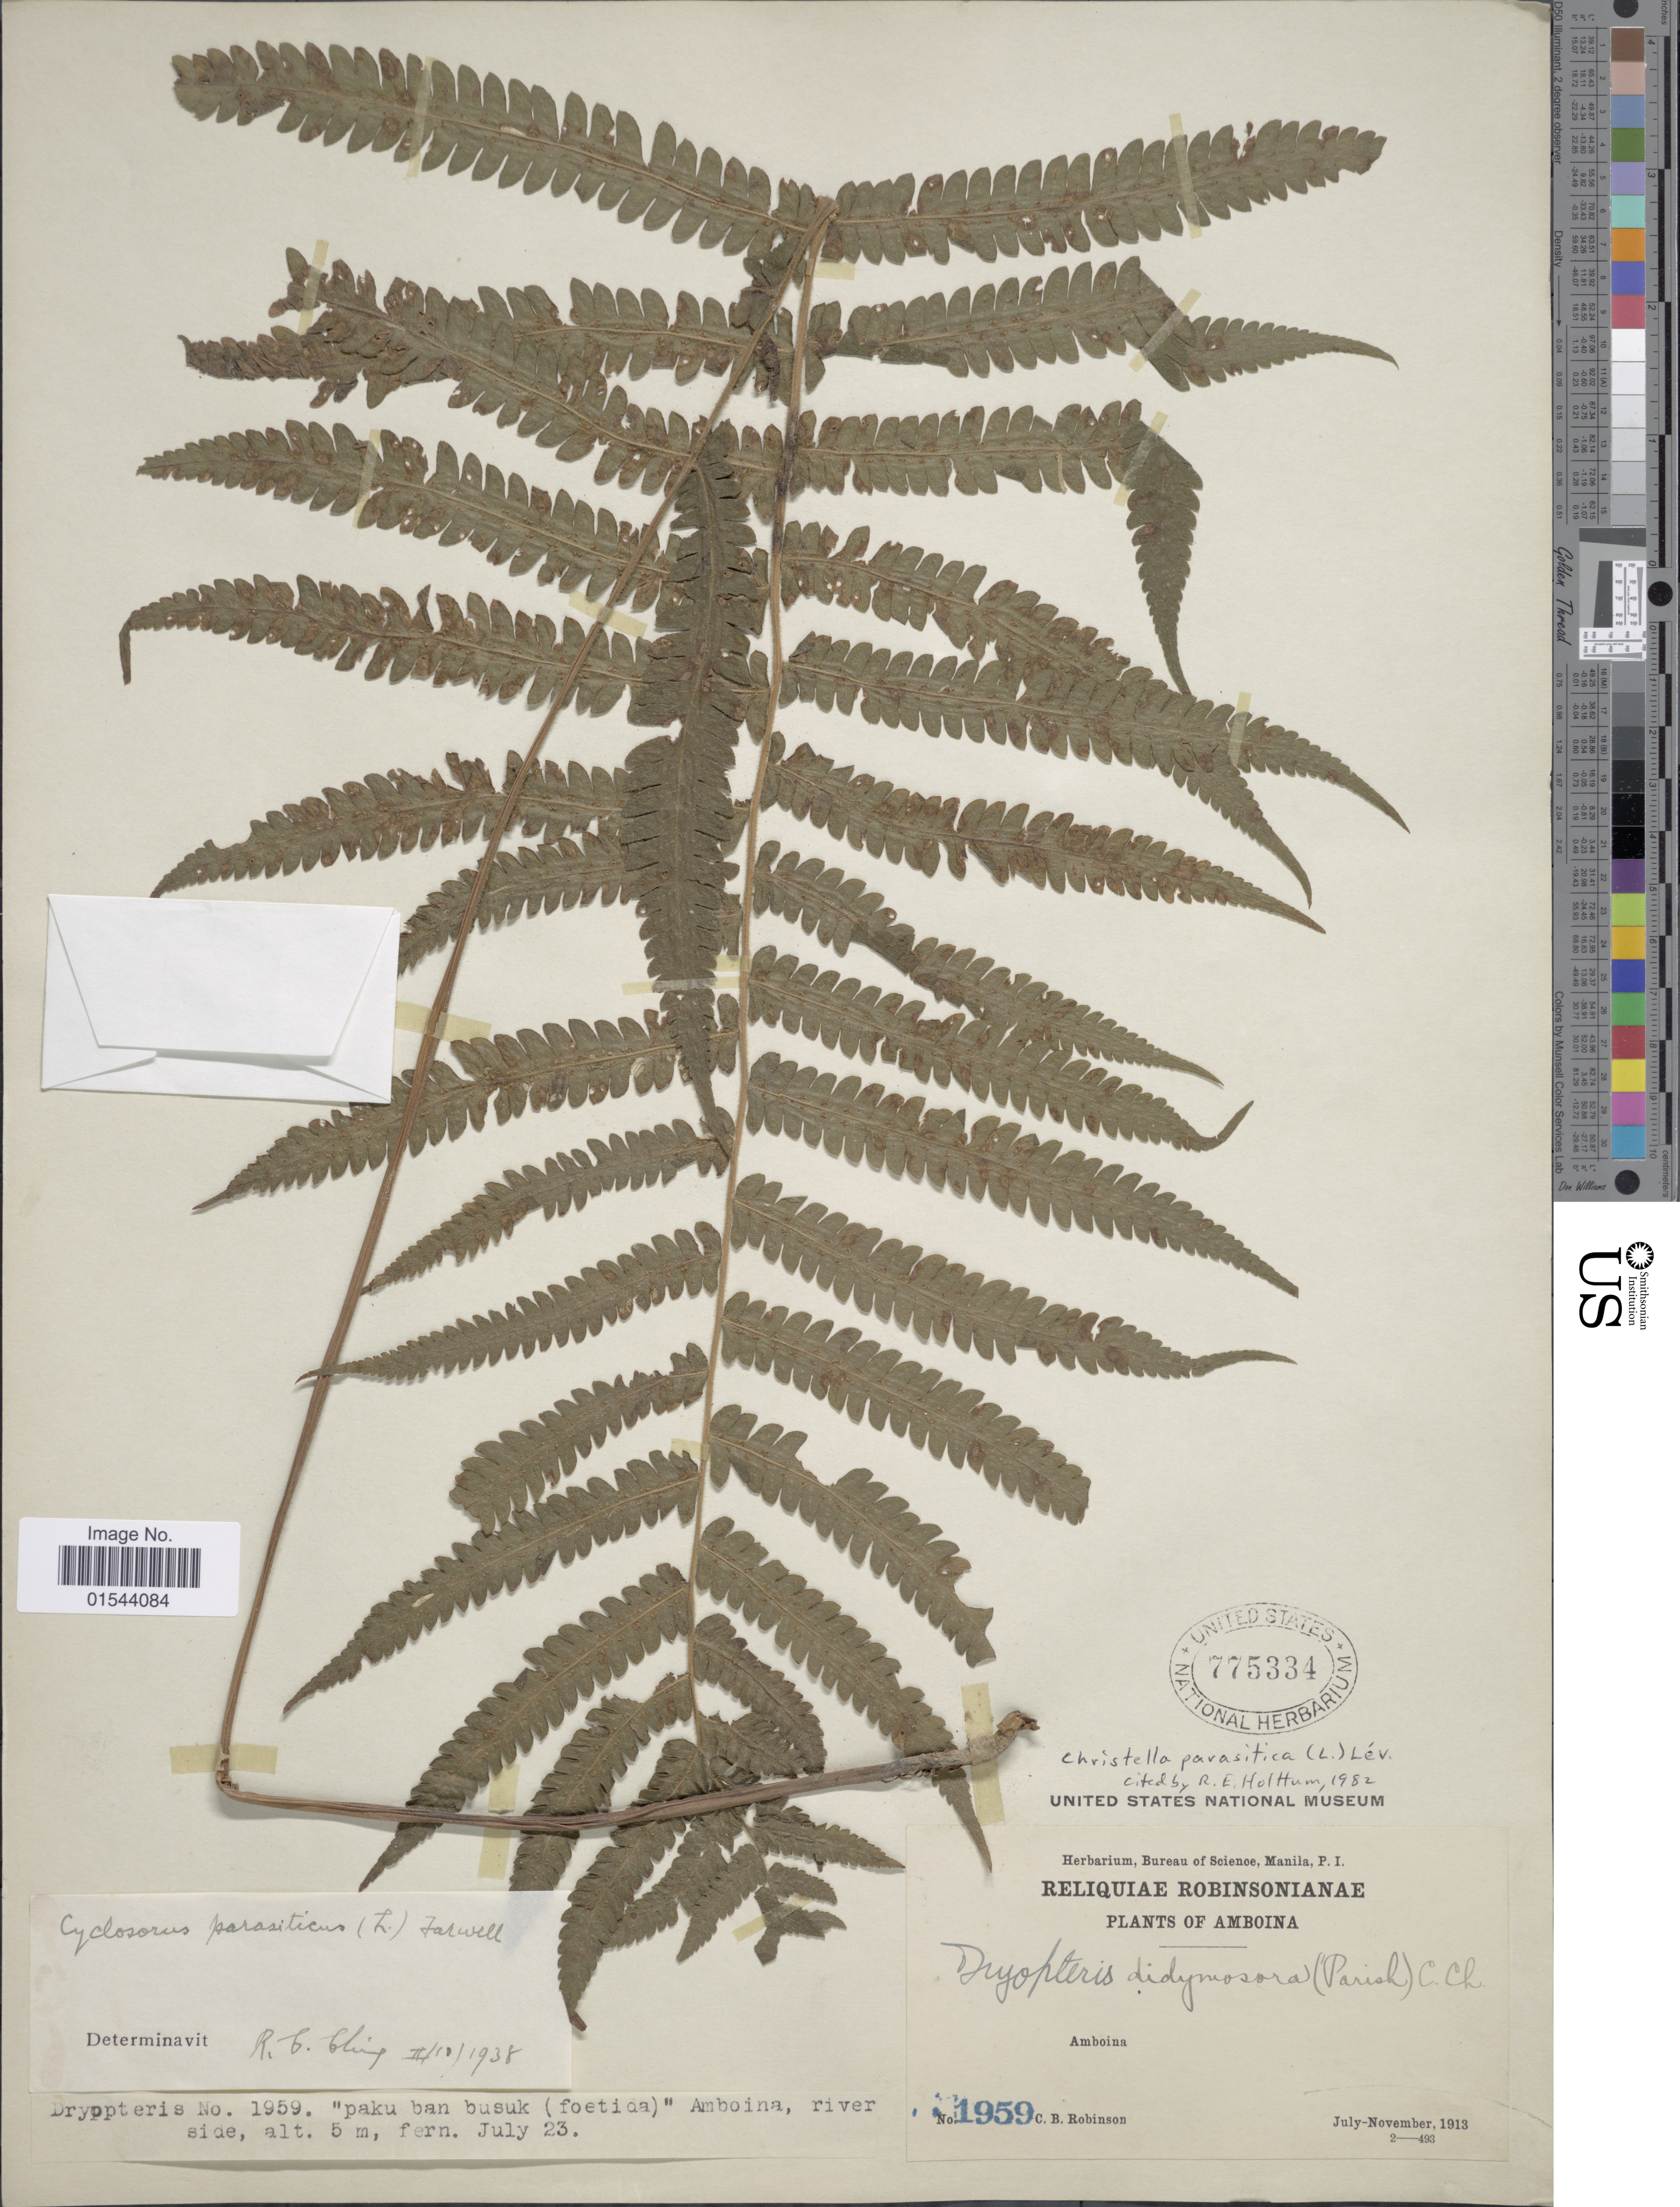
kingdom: Plantae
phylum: Tracheophyta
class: Polypodiopsida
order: Polypodiales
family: Thelypteridaceae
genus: Christella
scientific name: Christella parasitica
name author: (L.) H. Lév.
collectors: C. Brobinson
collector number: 1959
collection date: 1913-07/1913-11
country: Indonesia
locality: Amboina, river side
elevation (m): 5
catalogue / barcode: US 775334